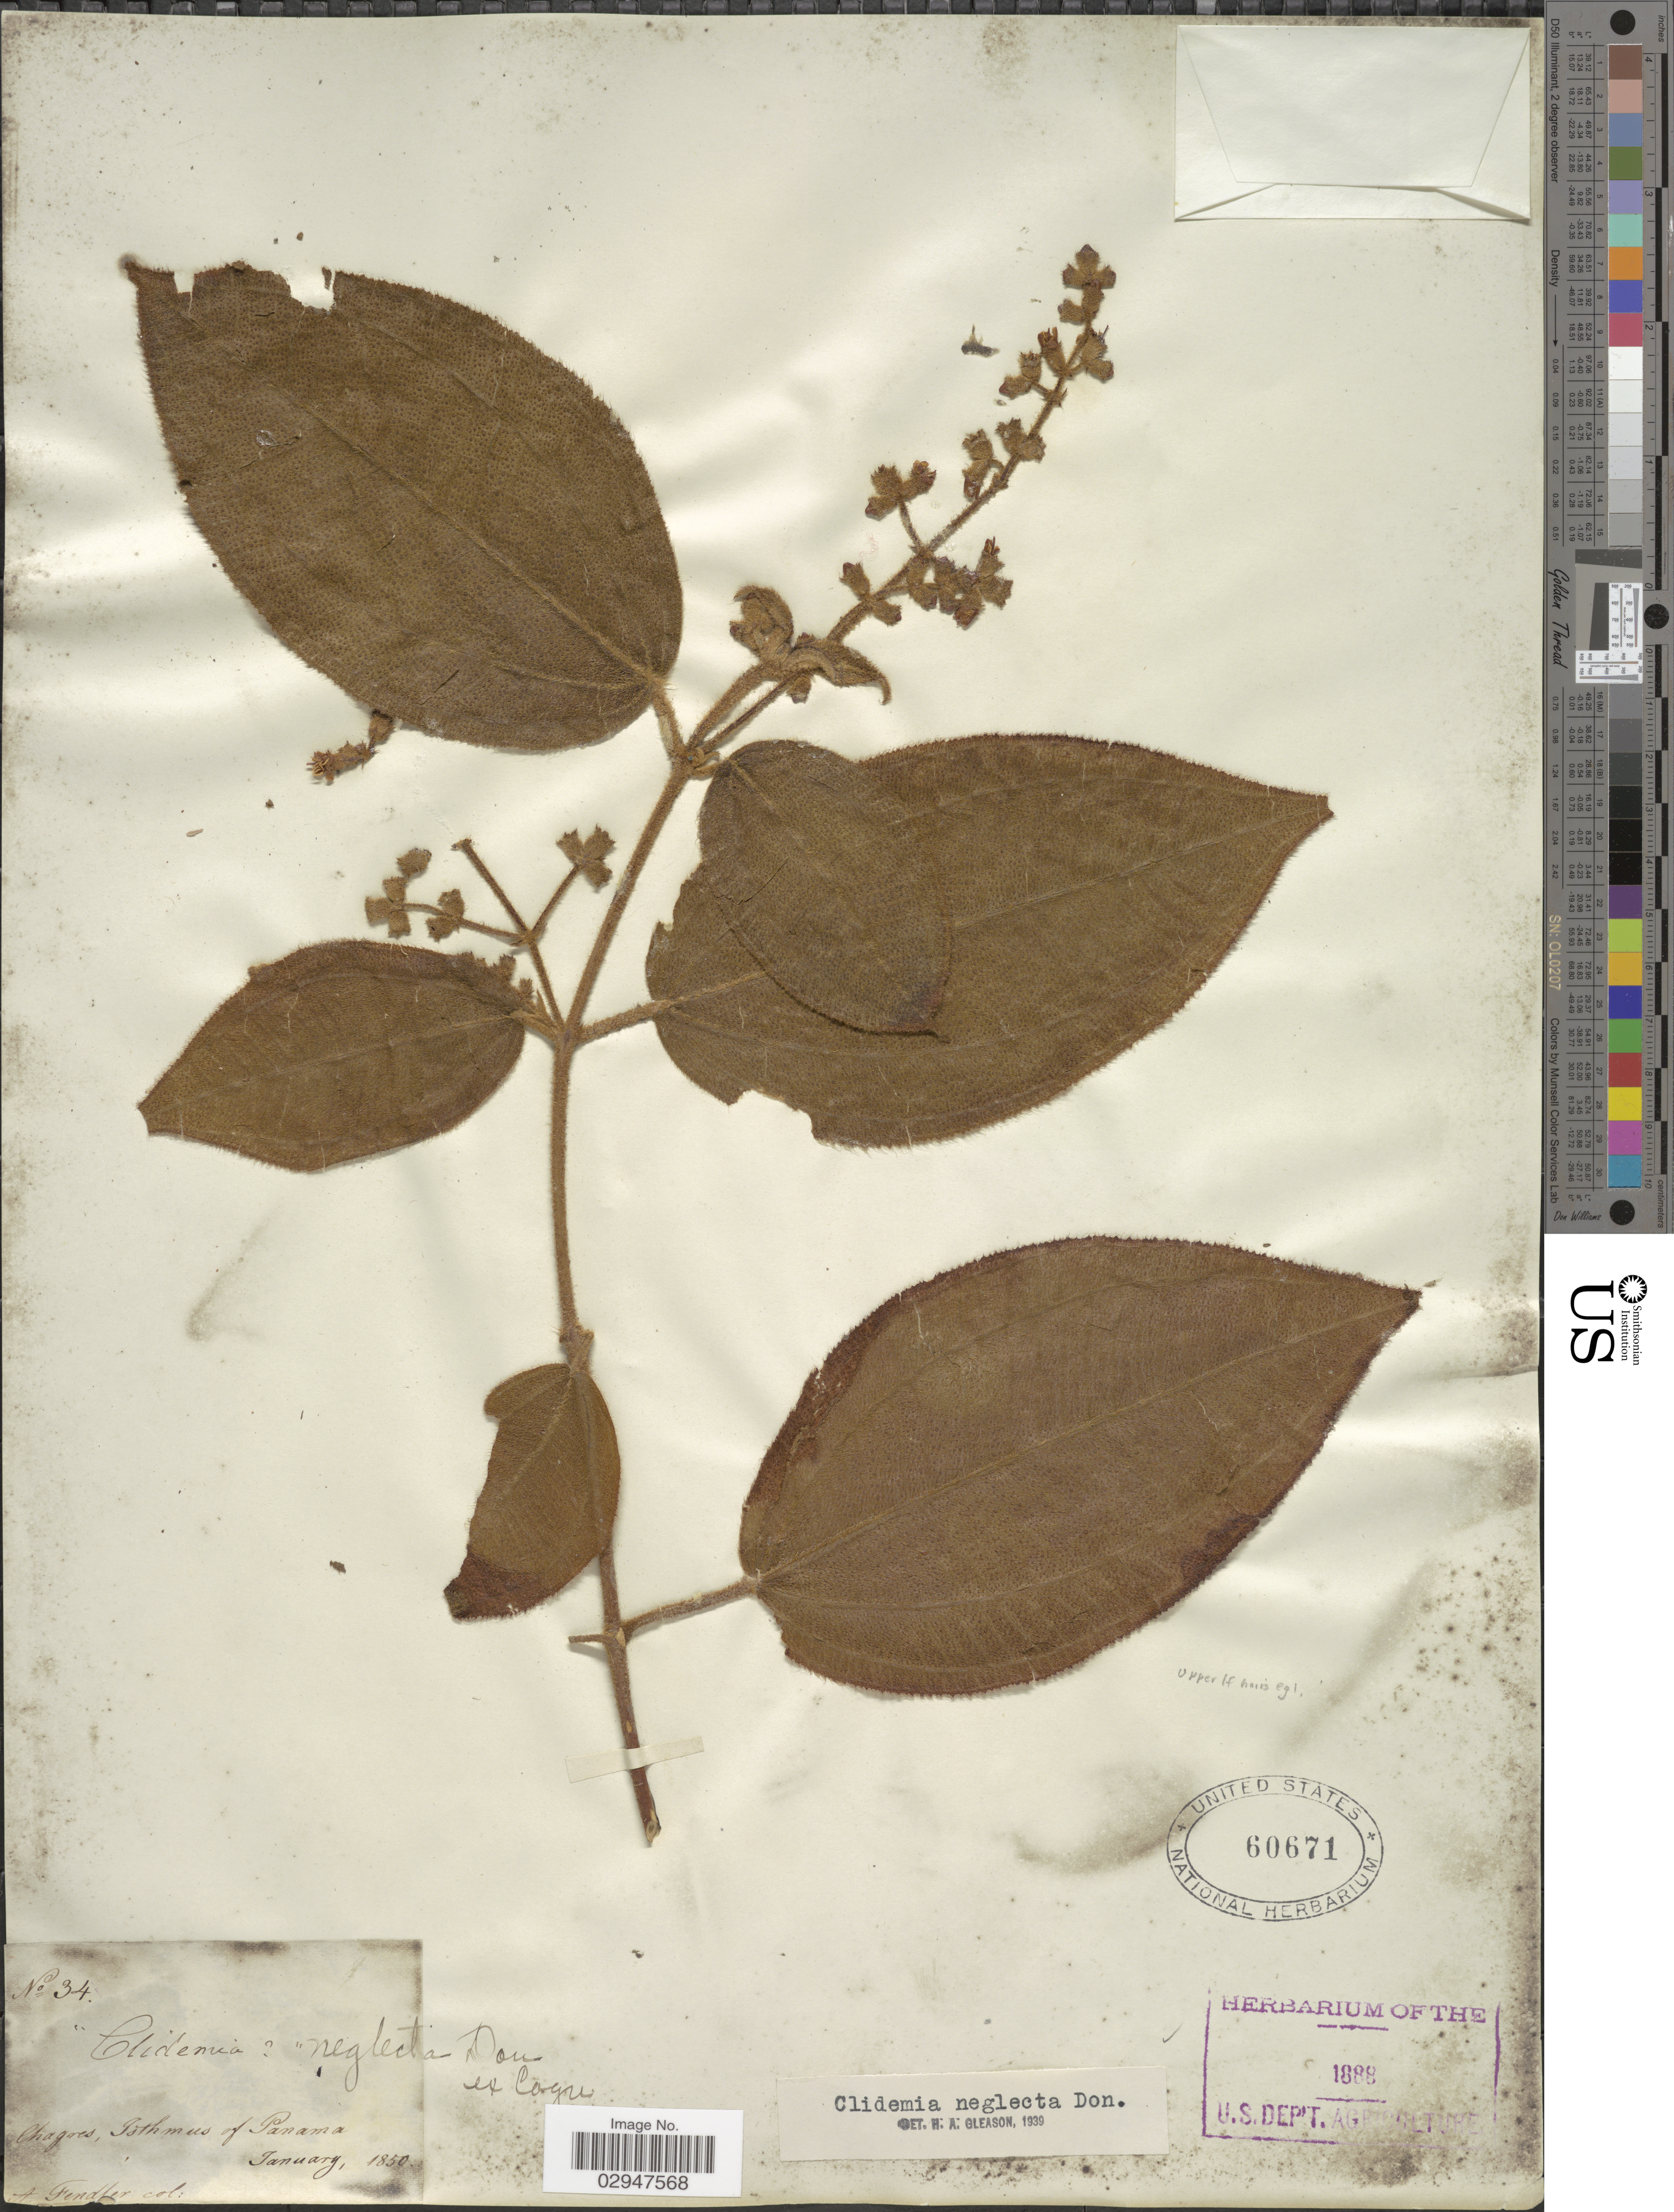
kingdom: Plantae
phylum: Tracheophyta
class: Magnoliopsida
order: Myrtales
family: Melastomataceae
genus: Clidemia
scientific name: Clidemia capitellata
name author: (Bonpl.) D. Don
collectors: A. Fendler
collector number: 34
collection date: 1850-01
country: Panama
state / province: Panamá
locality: Chagres, Isthmus of Panama.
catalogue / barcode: US 60671